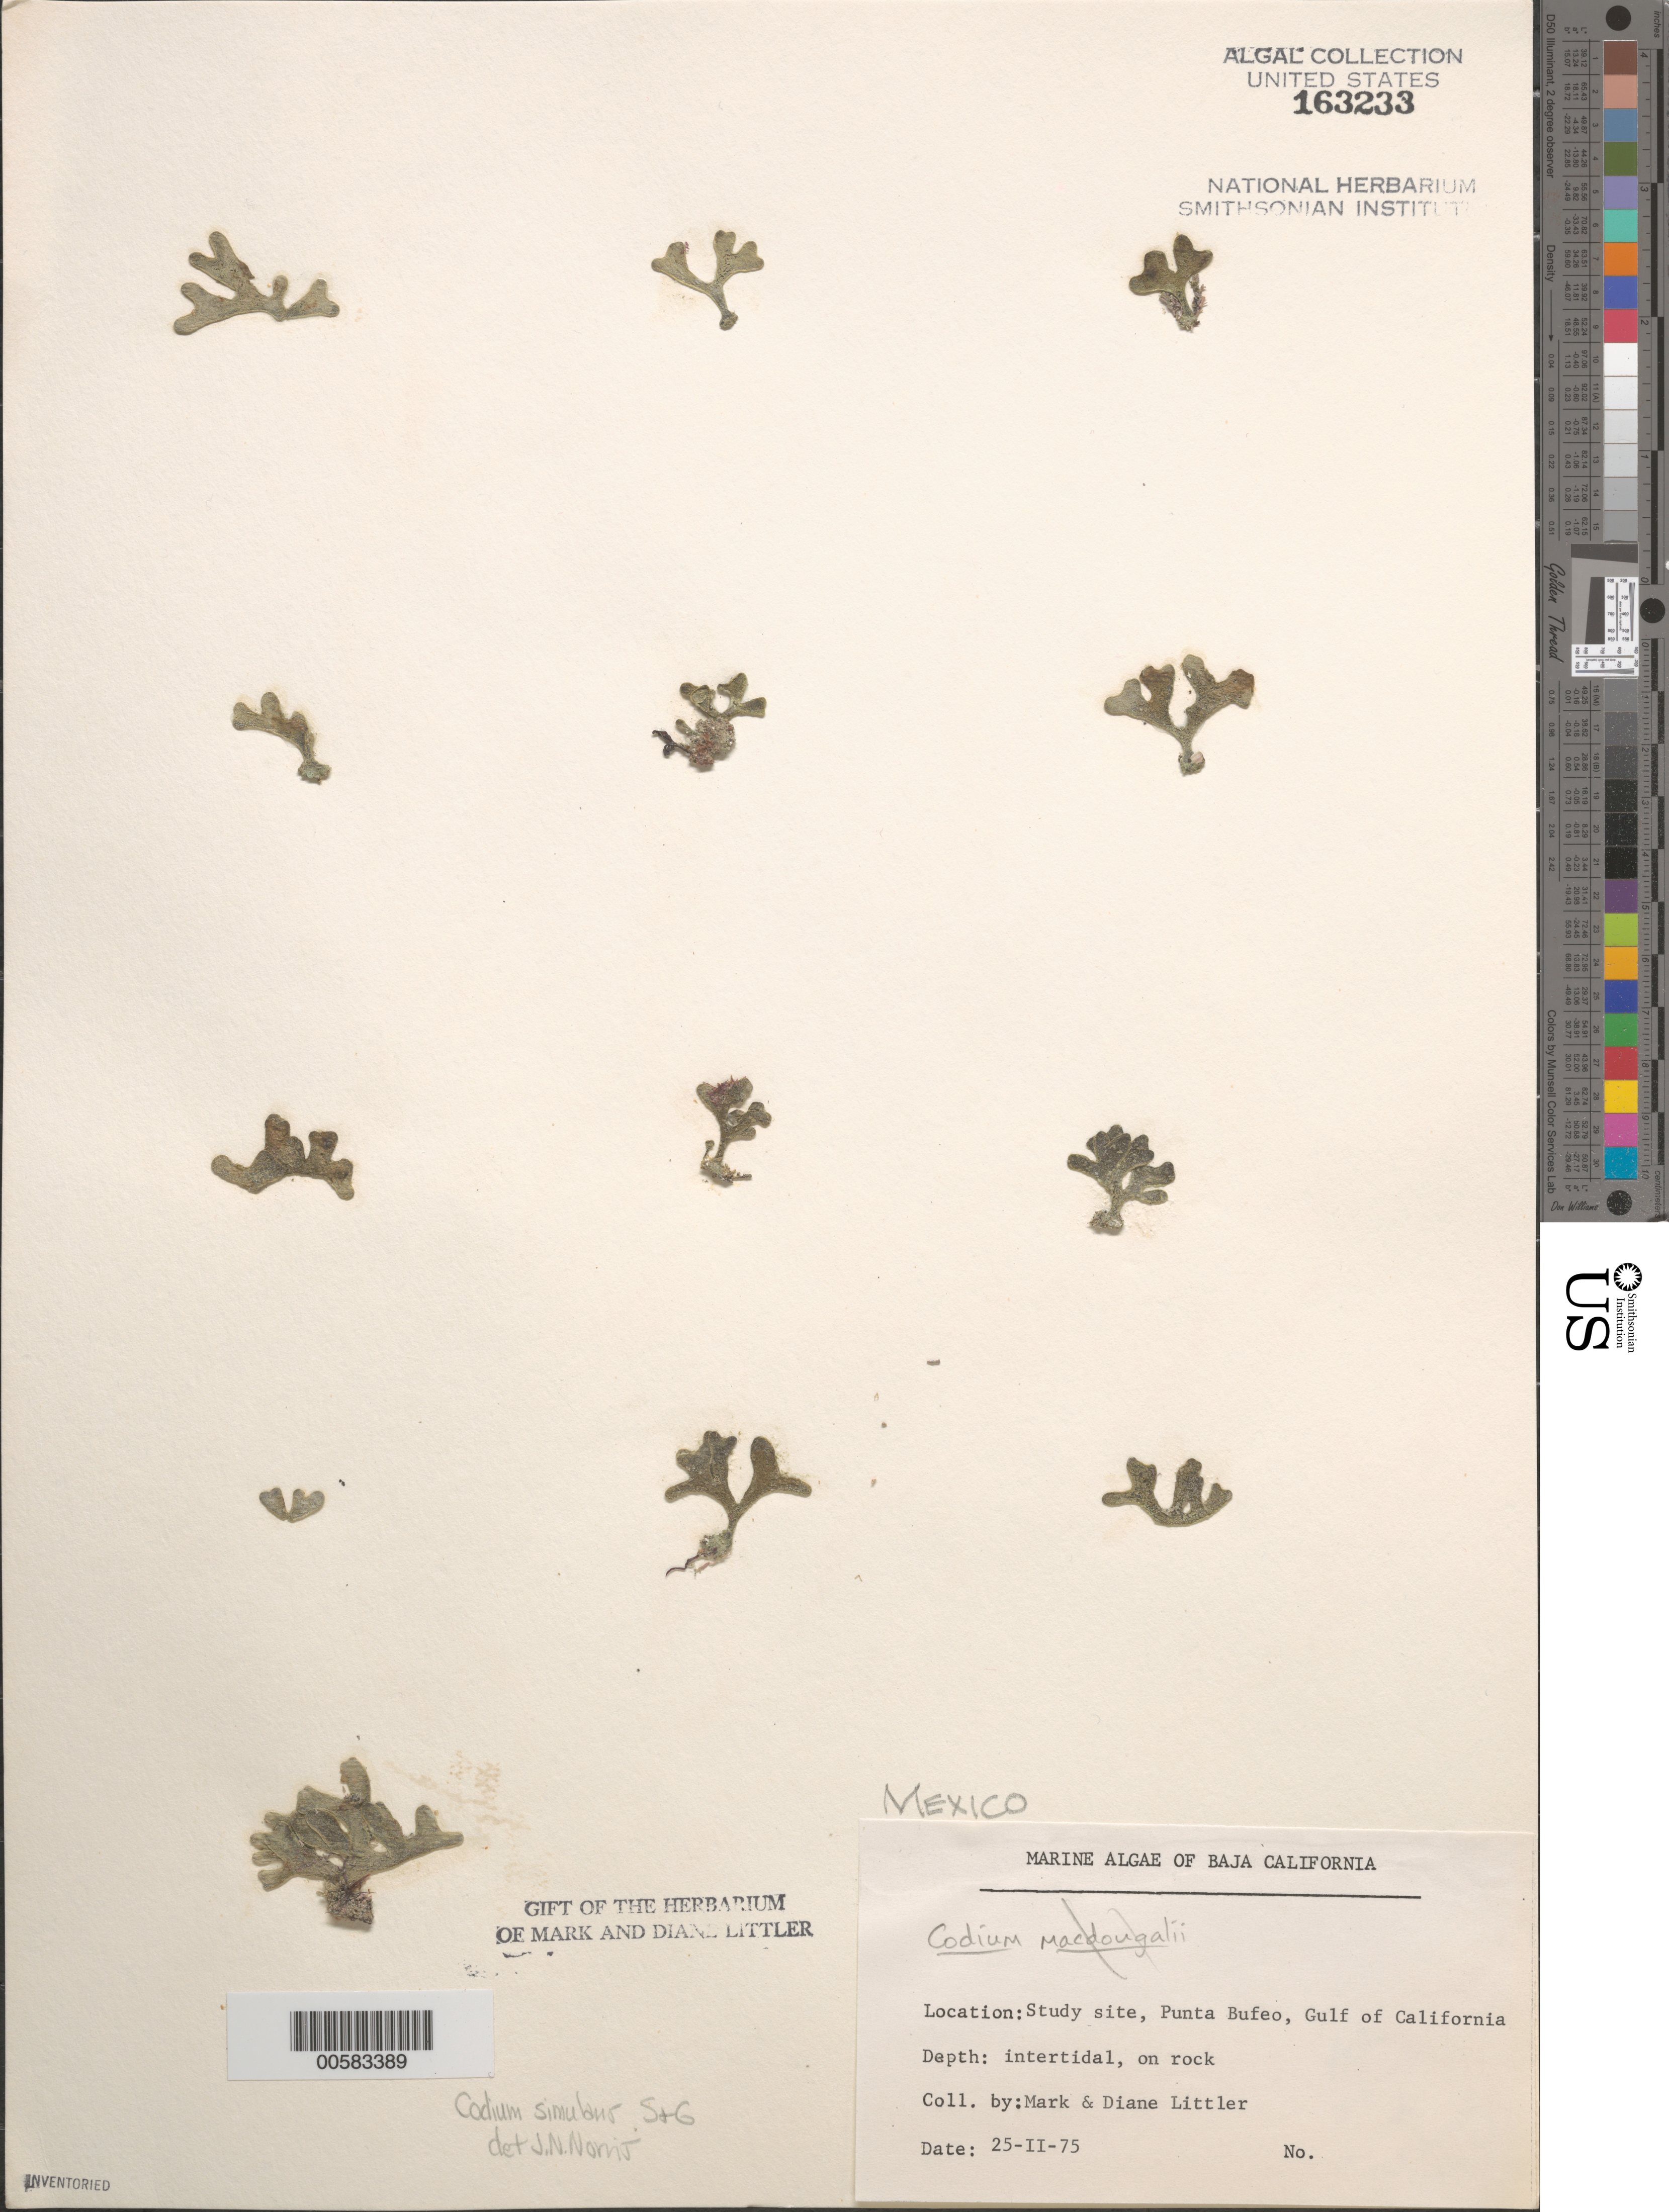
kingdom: Plantae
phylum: Chlorophyta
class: Ulvophyceae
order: Bryopsidales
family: Codiaceae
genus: Codium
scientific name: Codium simulans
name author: Setch. & N.L. Gardner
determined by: Norris, James N.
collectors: M. M. Littler & D. S. Littler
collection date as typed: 25 Feb 1975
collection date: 1975-02-25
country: Mexico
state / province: Sonora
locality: Punta Bufeo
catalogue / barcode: US 163233